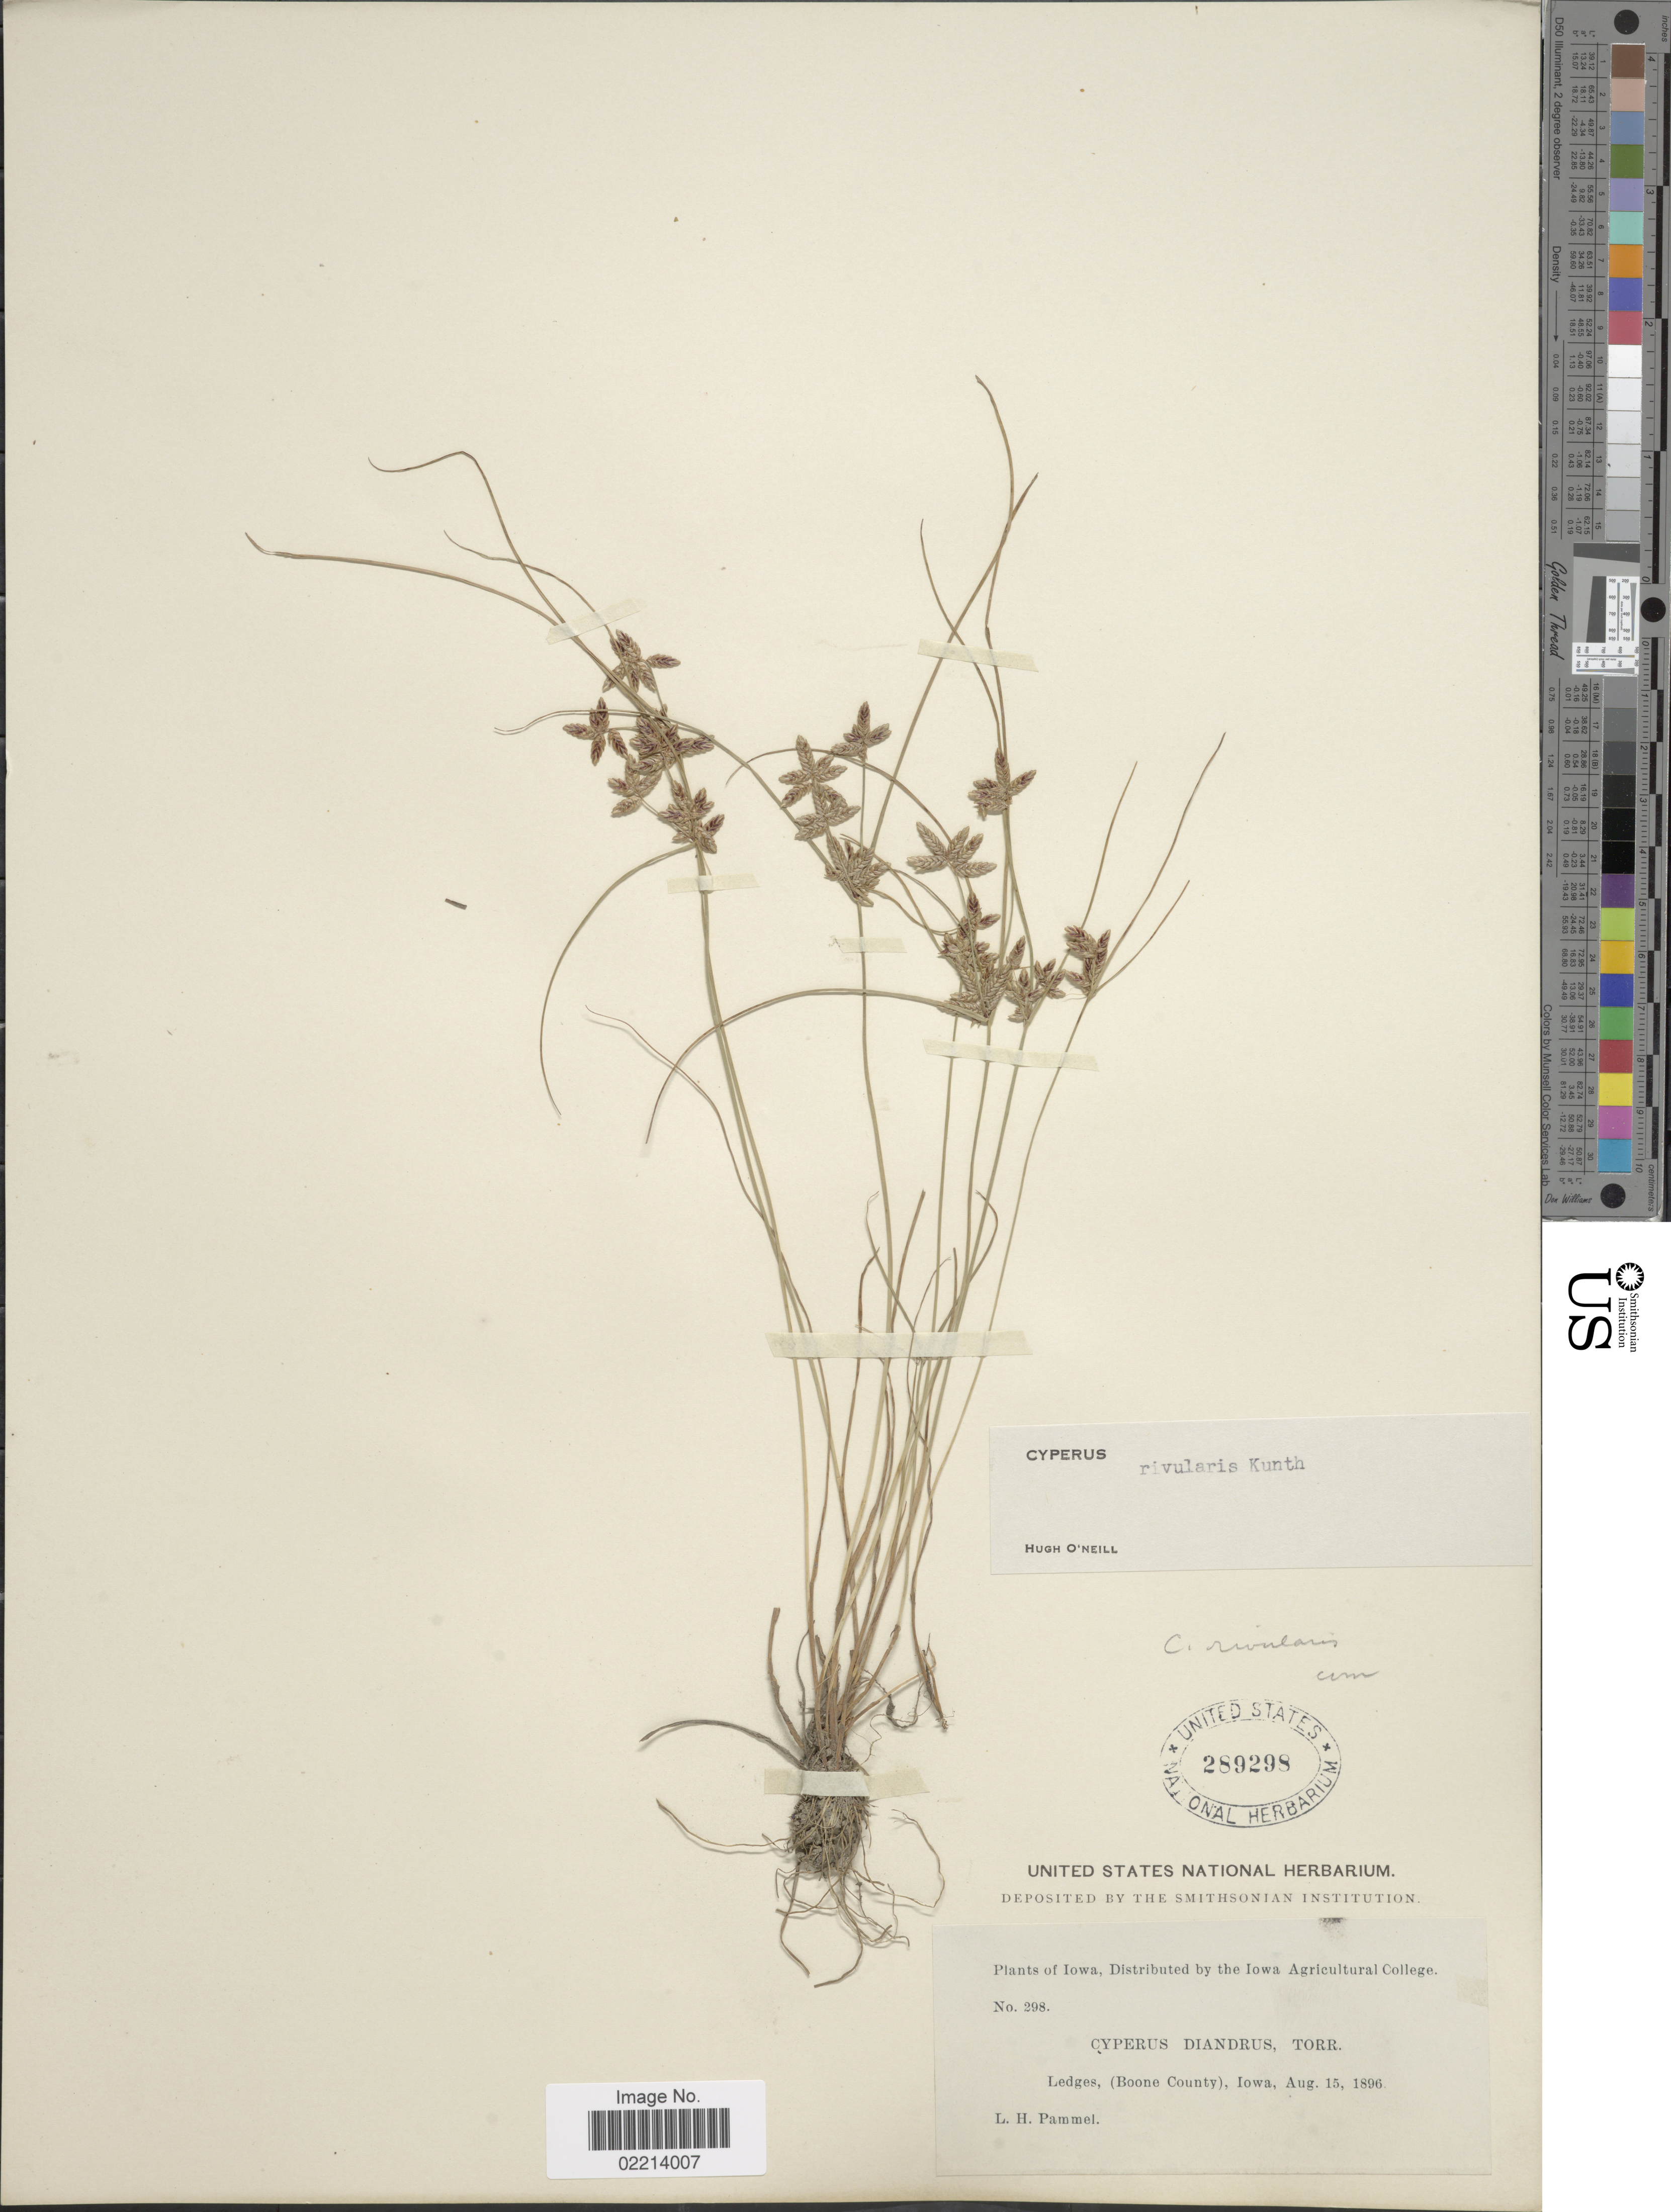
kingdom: Plantae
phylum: Tracheophyta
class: Liliopsida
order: Poales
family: Cyperaceae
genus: Cyperus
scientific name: Cyperus bipartitus Torr.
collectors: L. Pammell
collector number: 298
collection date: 1896-08-15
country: United States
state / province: Iowa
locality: Ledges, (Boone County)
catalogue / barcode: US 289298